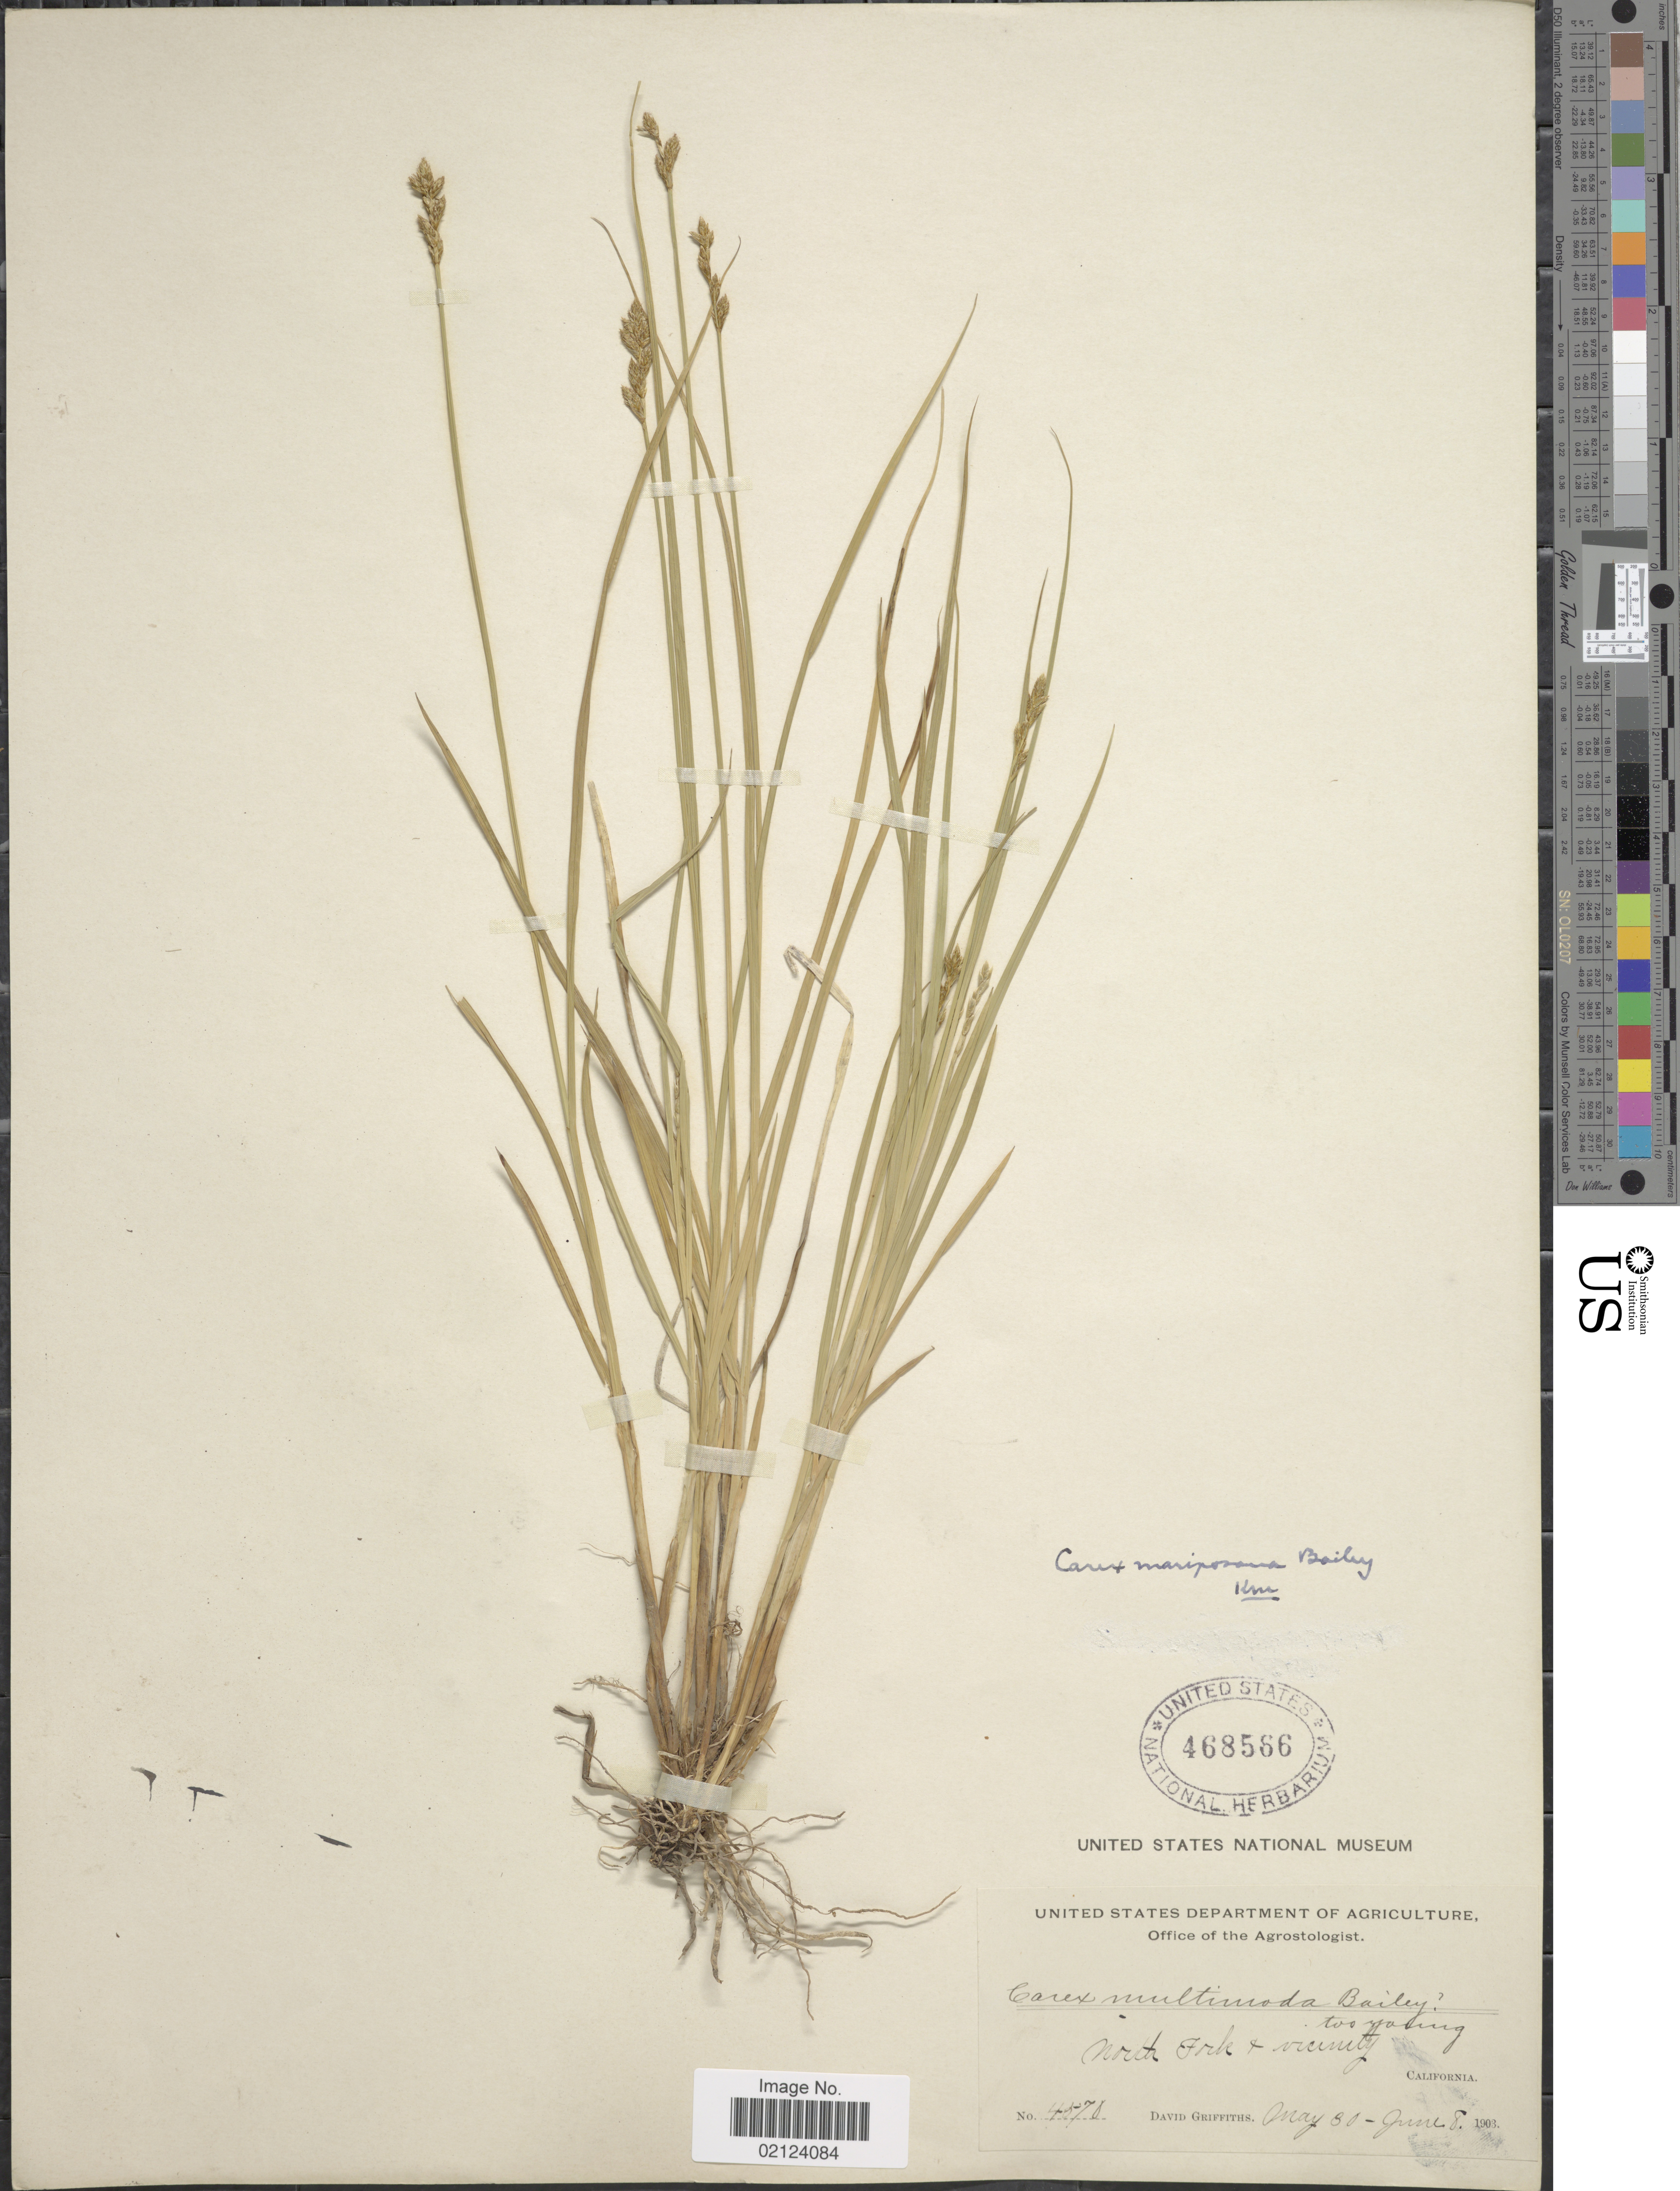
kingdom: Plantae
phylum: Tracheophyta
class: Liliopsida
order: Poales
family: Cyperaceae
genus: Carex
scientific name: Carex mariposana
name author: L.H. Bailey ex Mack.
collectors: D. Griffiths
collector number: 4578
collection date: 1903-05-30/1903-06-08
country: United States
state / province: California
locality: North Fork + vicinity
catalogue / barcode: US 468566